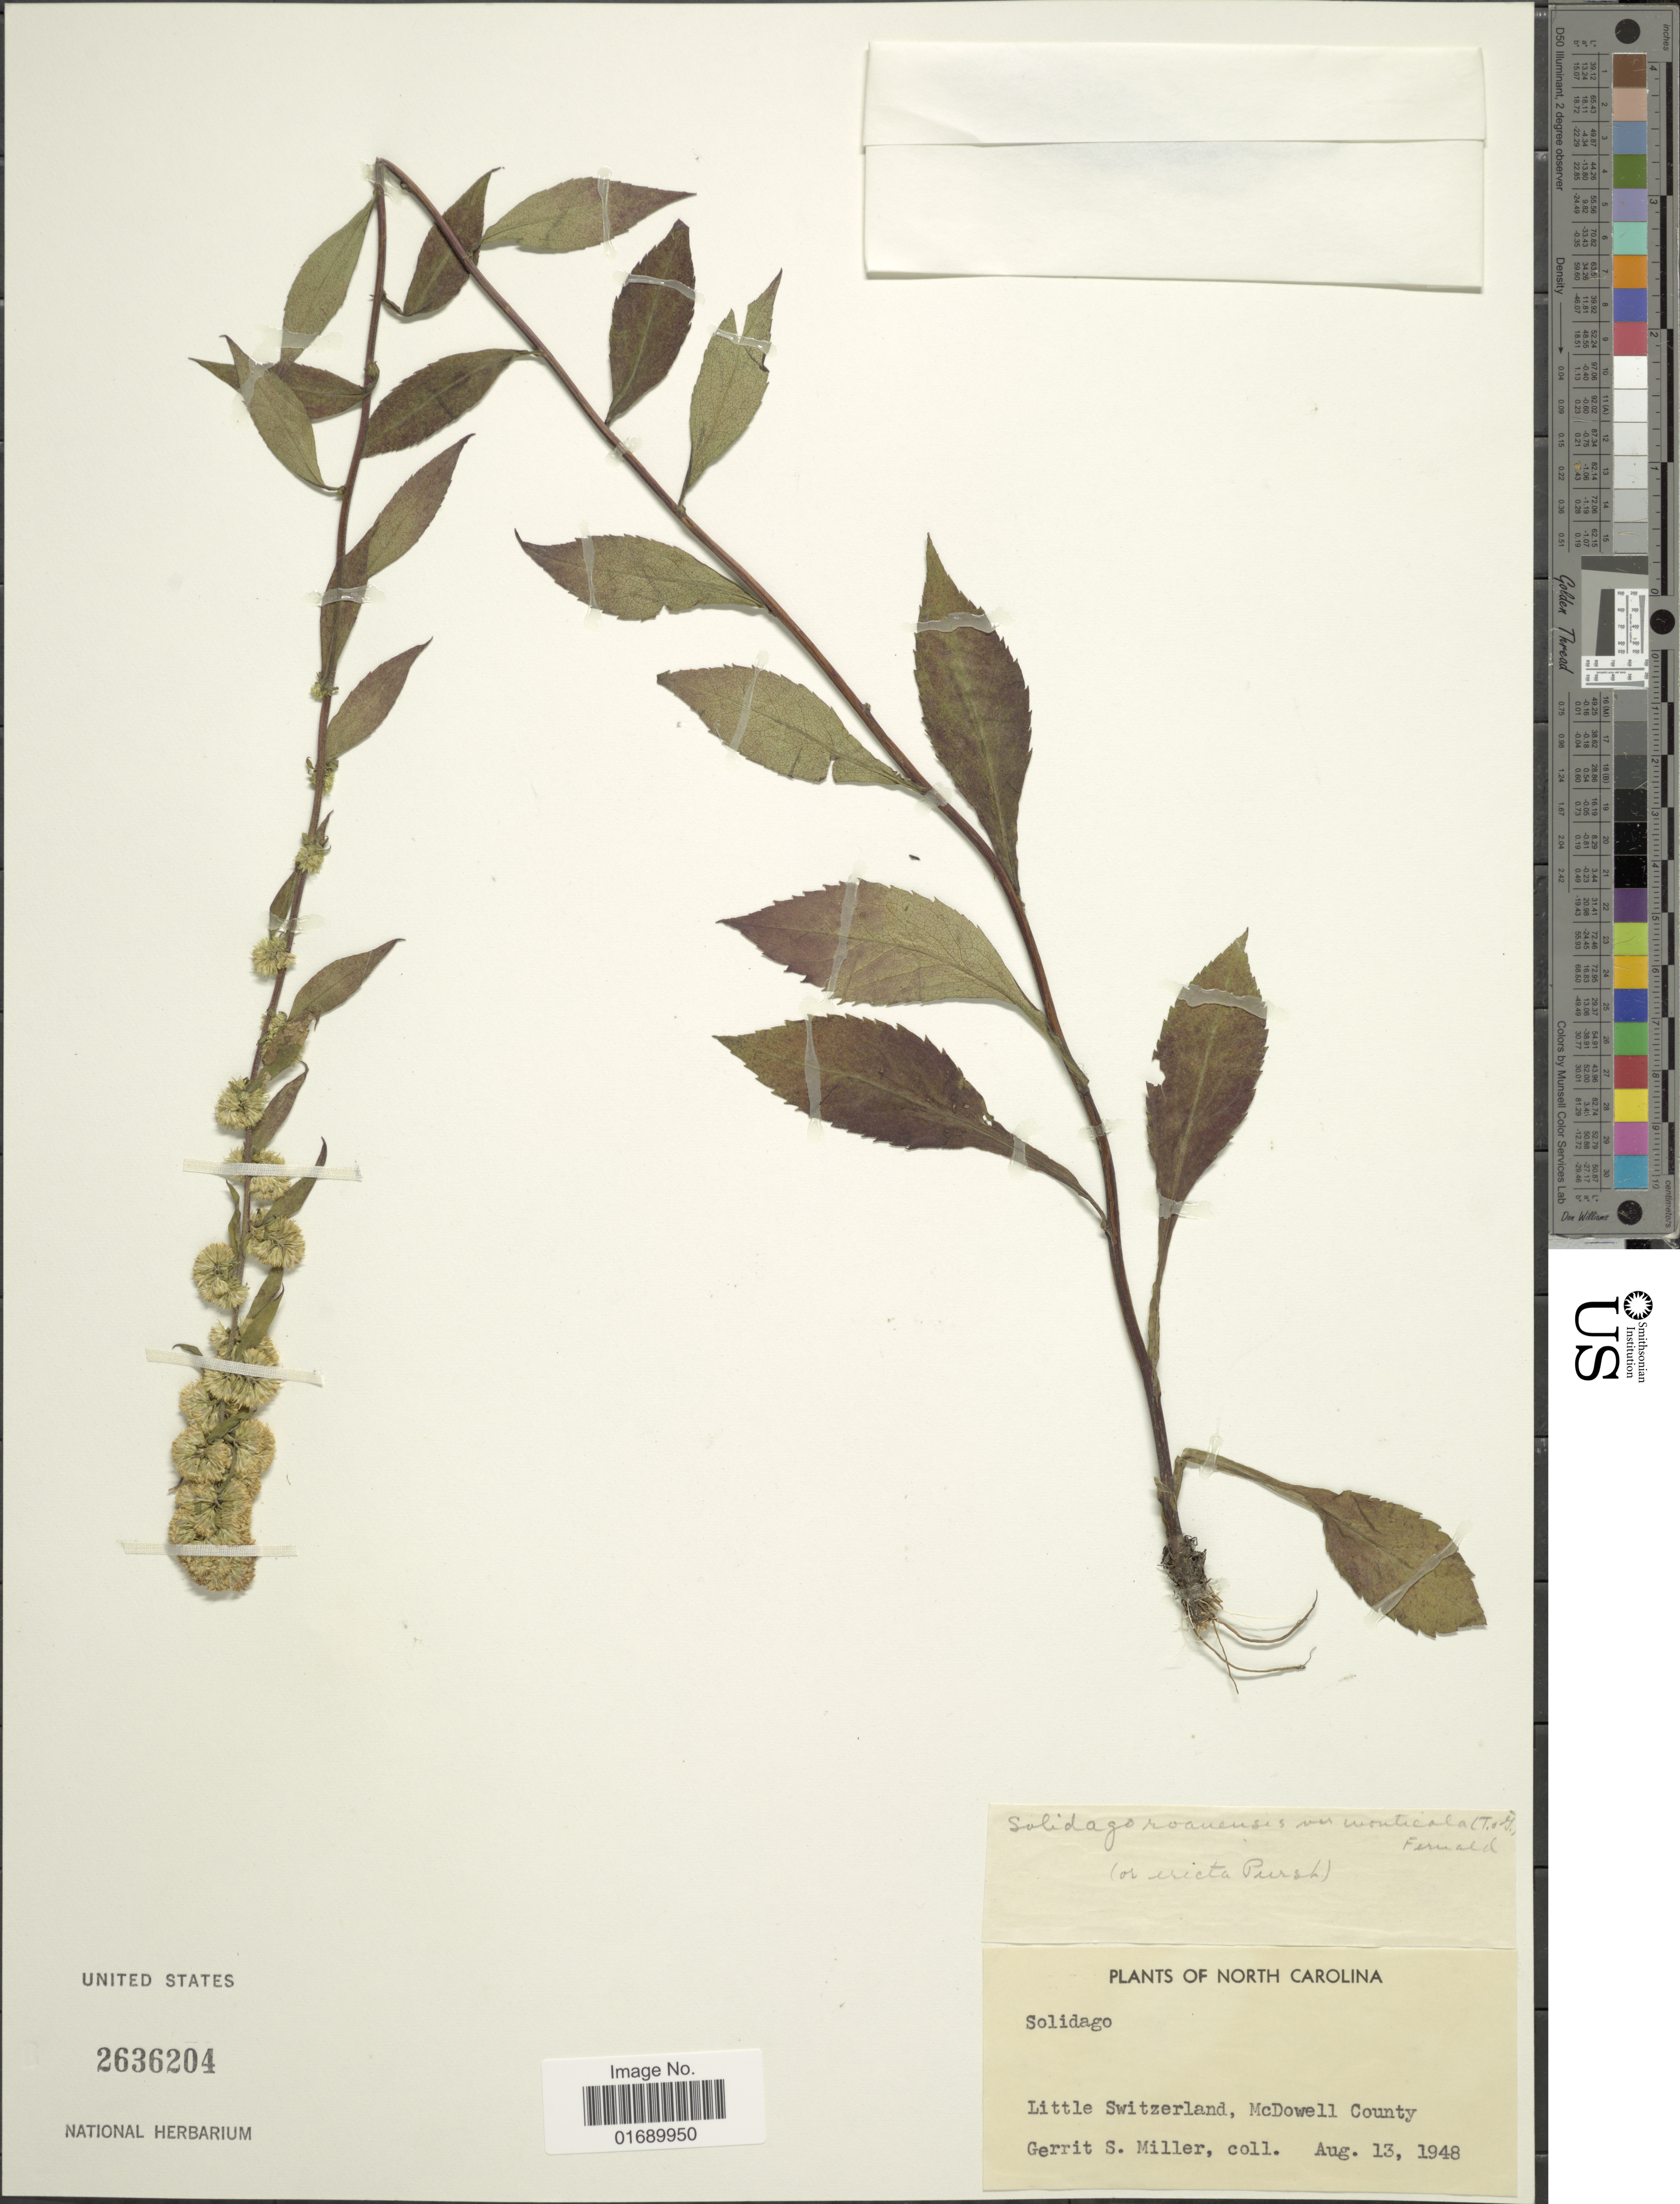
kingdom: Plantae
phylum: Tracheophyta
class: Magnoliopsida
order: Asterales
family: Asteraceae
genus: Solidago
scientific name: Solidago roanensis var. monticola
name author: (Torr. & A. Gray) Fernald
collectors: G. S. Miller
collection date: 1948-08-13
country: United States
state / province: North Carolina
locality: Little Switzerland, McDowell County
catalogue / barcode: US 2636204